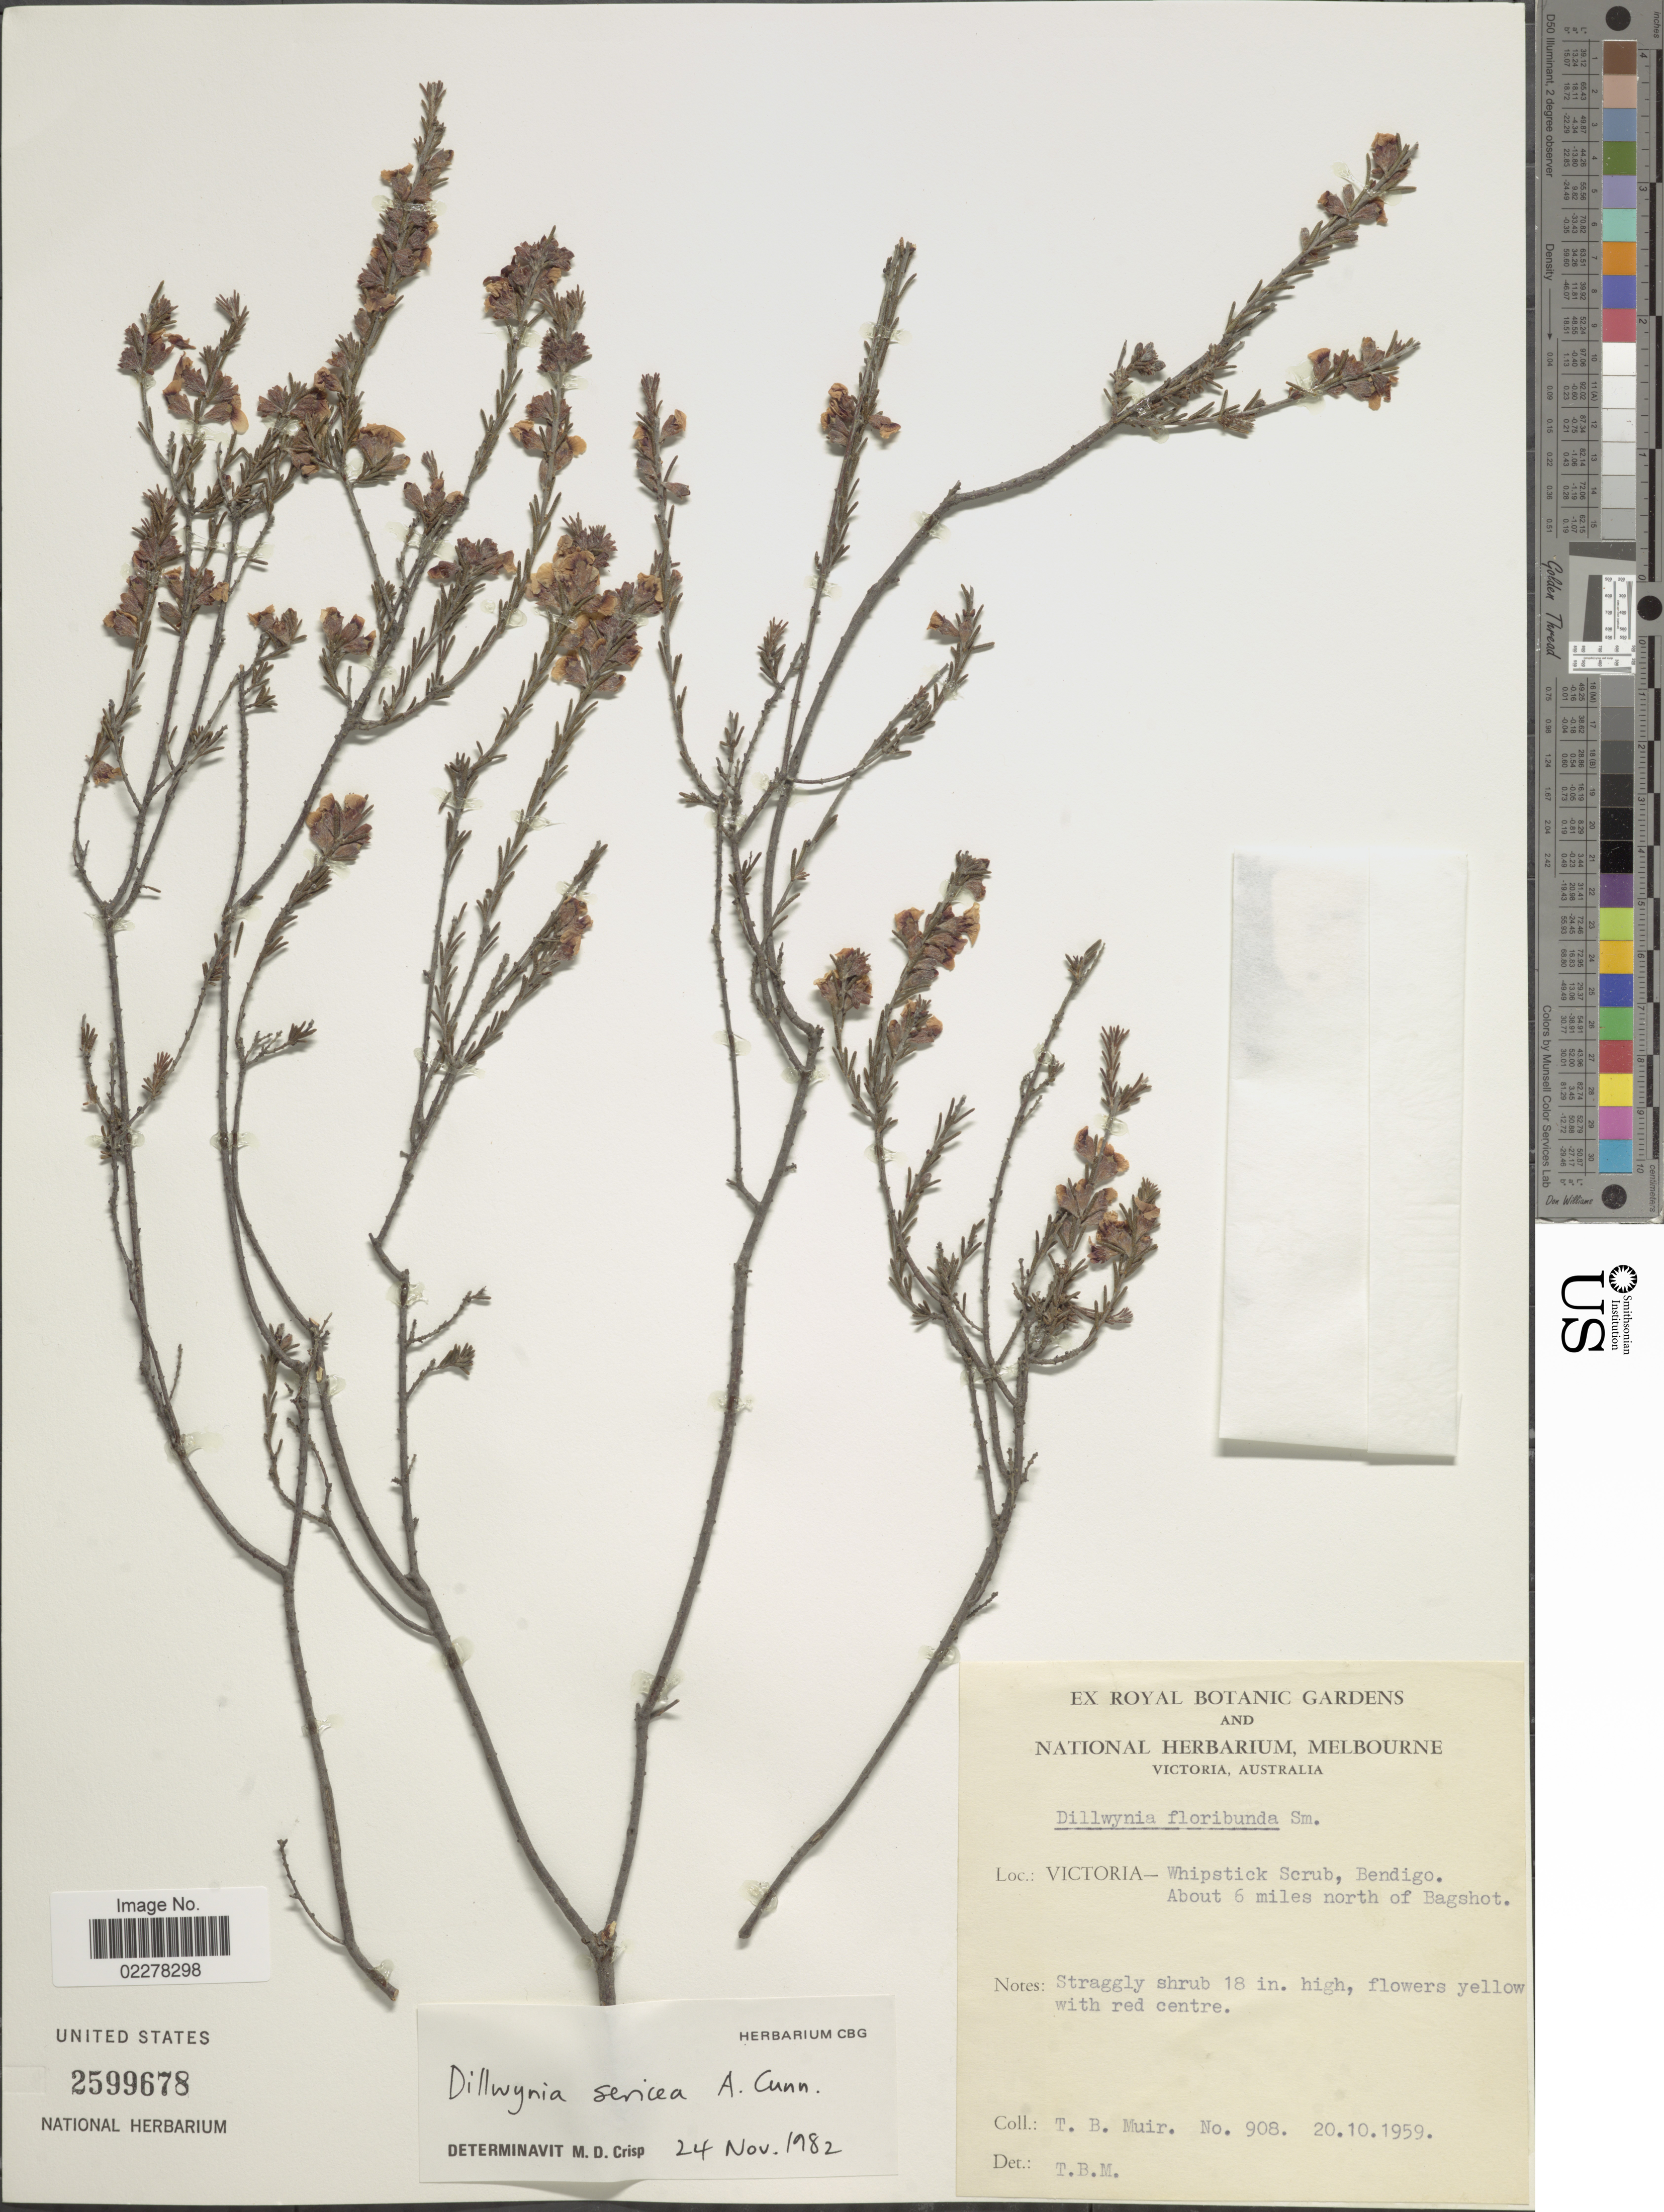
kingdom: Plantae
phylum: Tracheophyta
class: Magnoliopsida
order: Fabales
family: Fabaceae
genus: Dillwynia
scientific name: Dillwynia sericea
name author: A. Cunn.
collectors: T. Muir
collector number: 908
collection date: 1959-10-20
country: Australia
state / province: Victoria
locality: Victoria - Whipstick Scrub, Bendigo. About 6 miles north of Bagshot.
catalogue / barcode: US 2599678